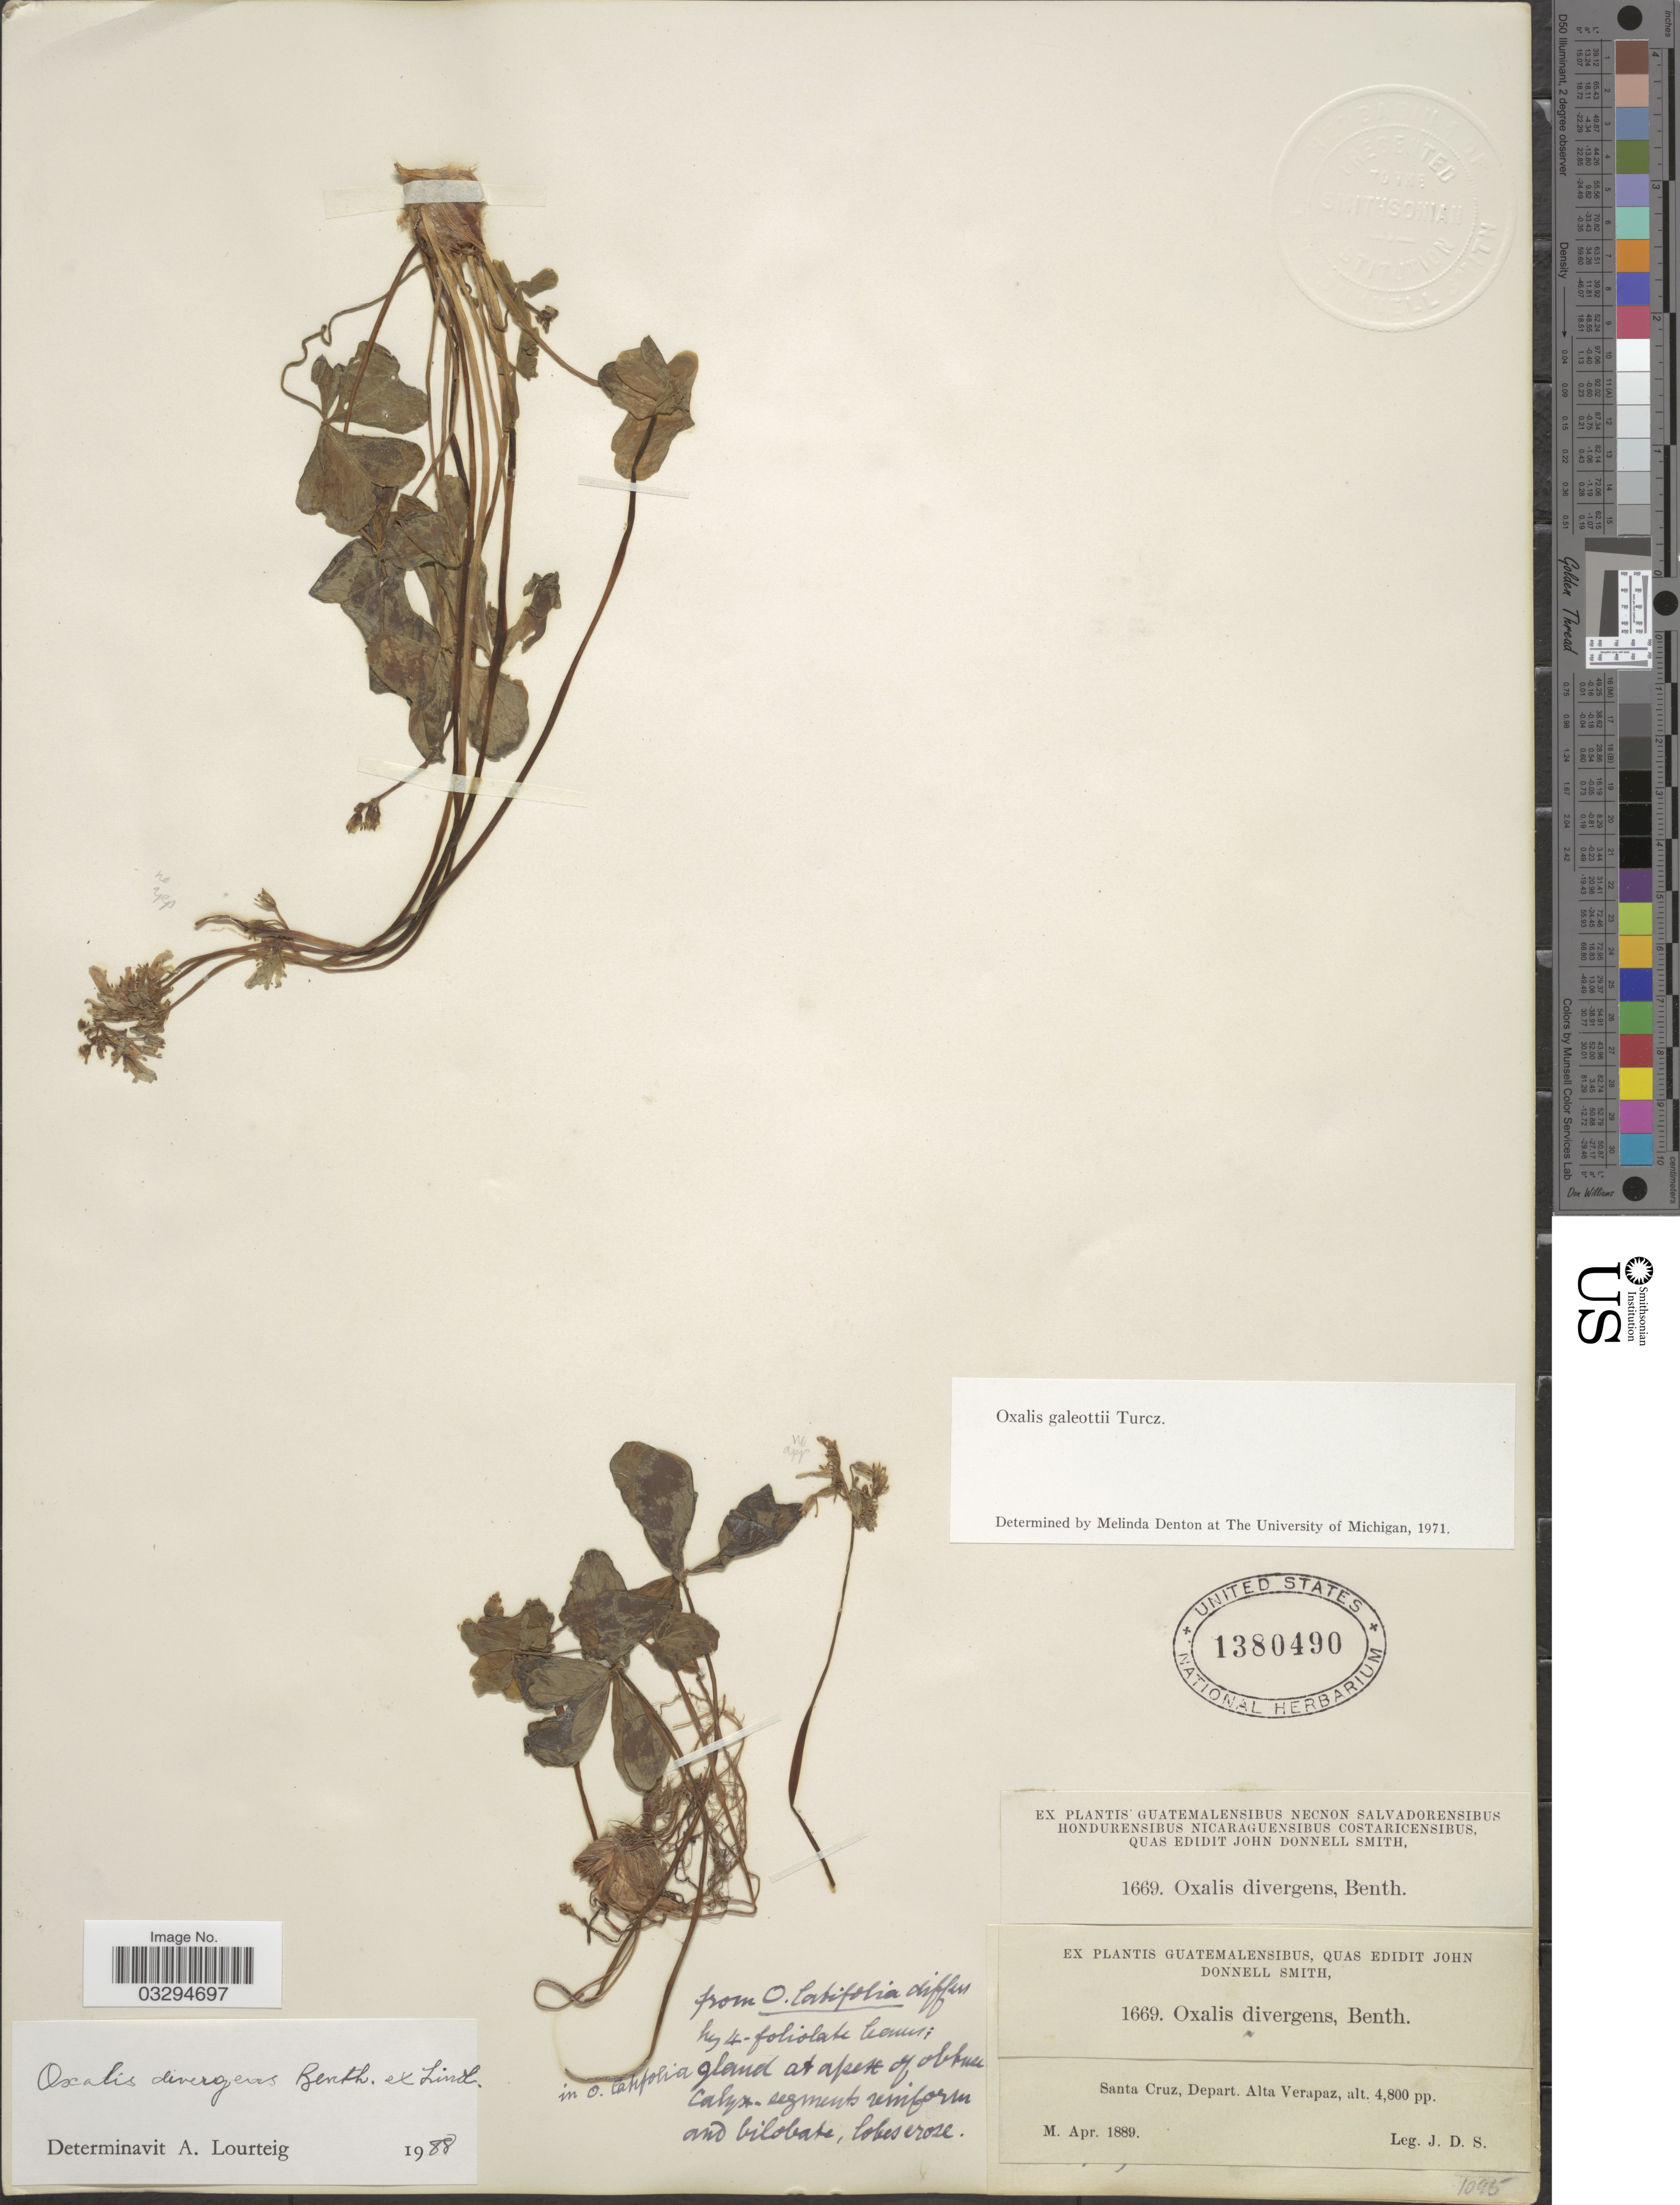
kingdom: Plantae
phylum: Tracheophyta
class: Magnoliopsida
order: Oxalidales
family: Oxalidaceae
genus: Oxalis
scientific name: Oxalis divergens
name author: Benth. ex Lindl.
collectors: J. Donnell Smith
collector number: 1669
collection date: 1889-04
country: Guatemala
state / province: Alta Verapaz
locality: Santa Cruz, Depart. Alta Verapaz.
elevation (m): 1463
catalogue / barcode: US 1380490